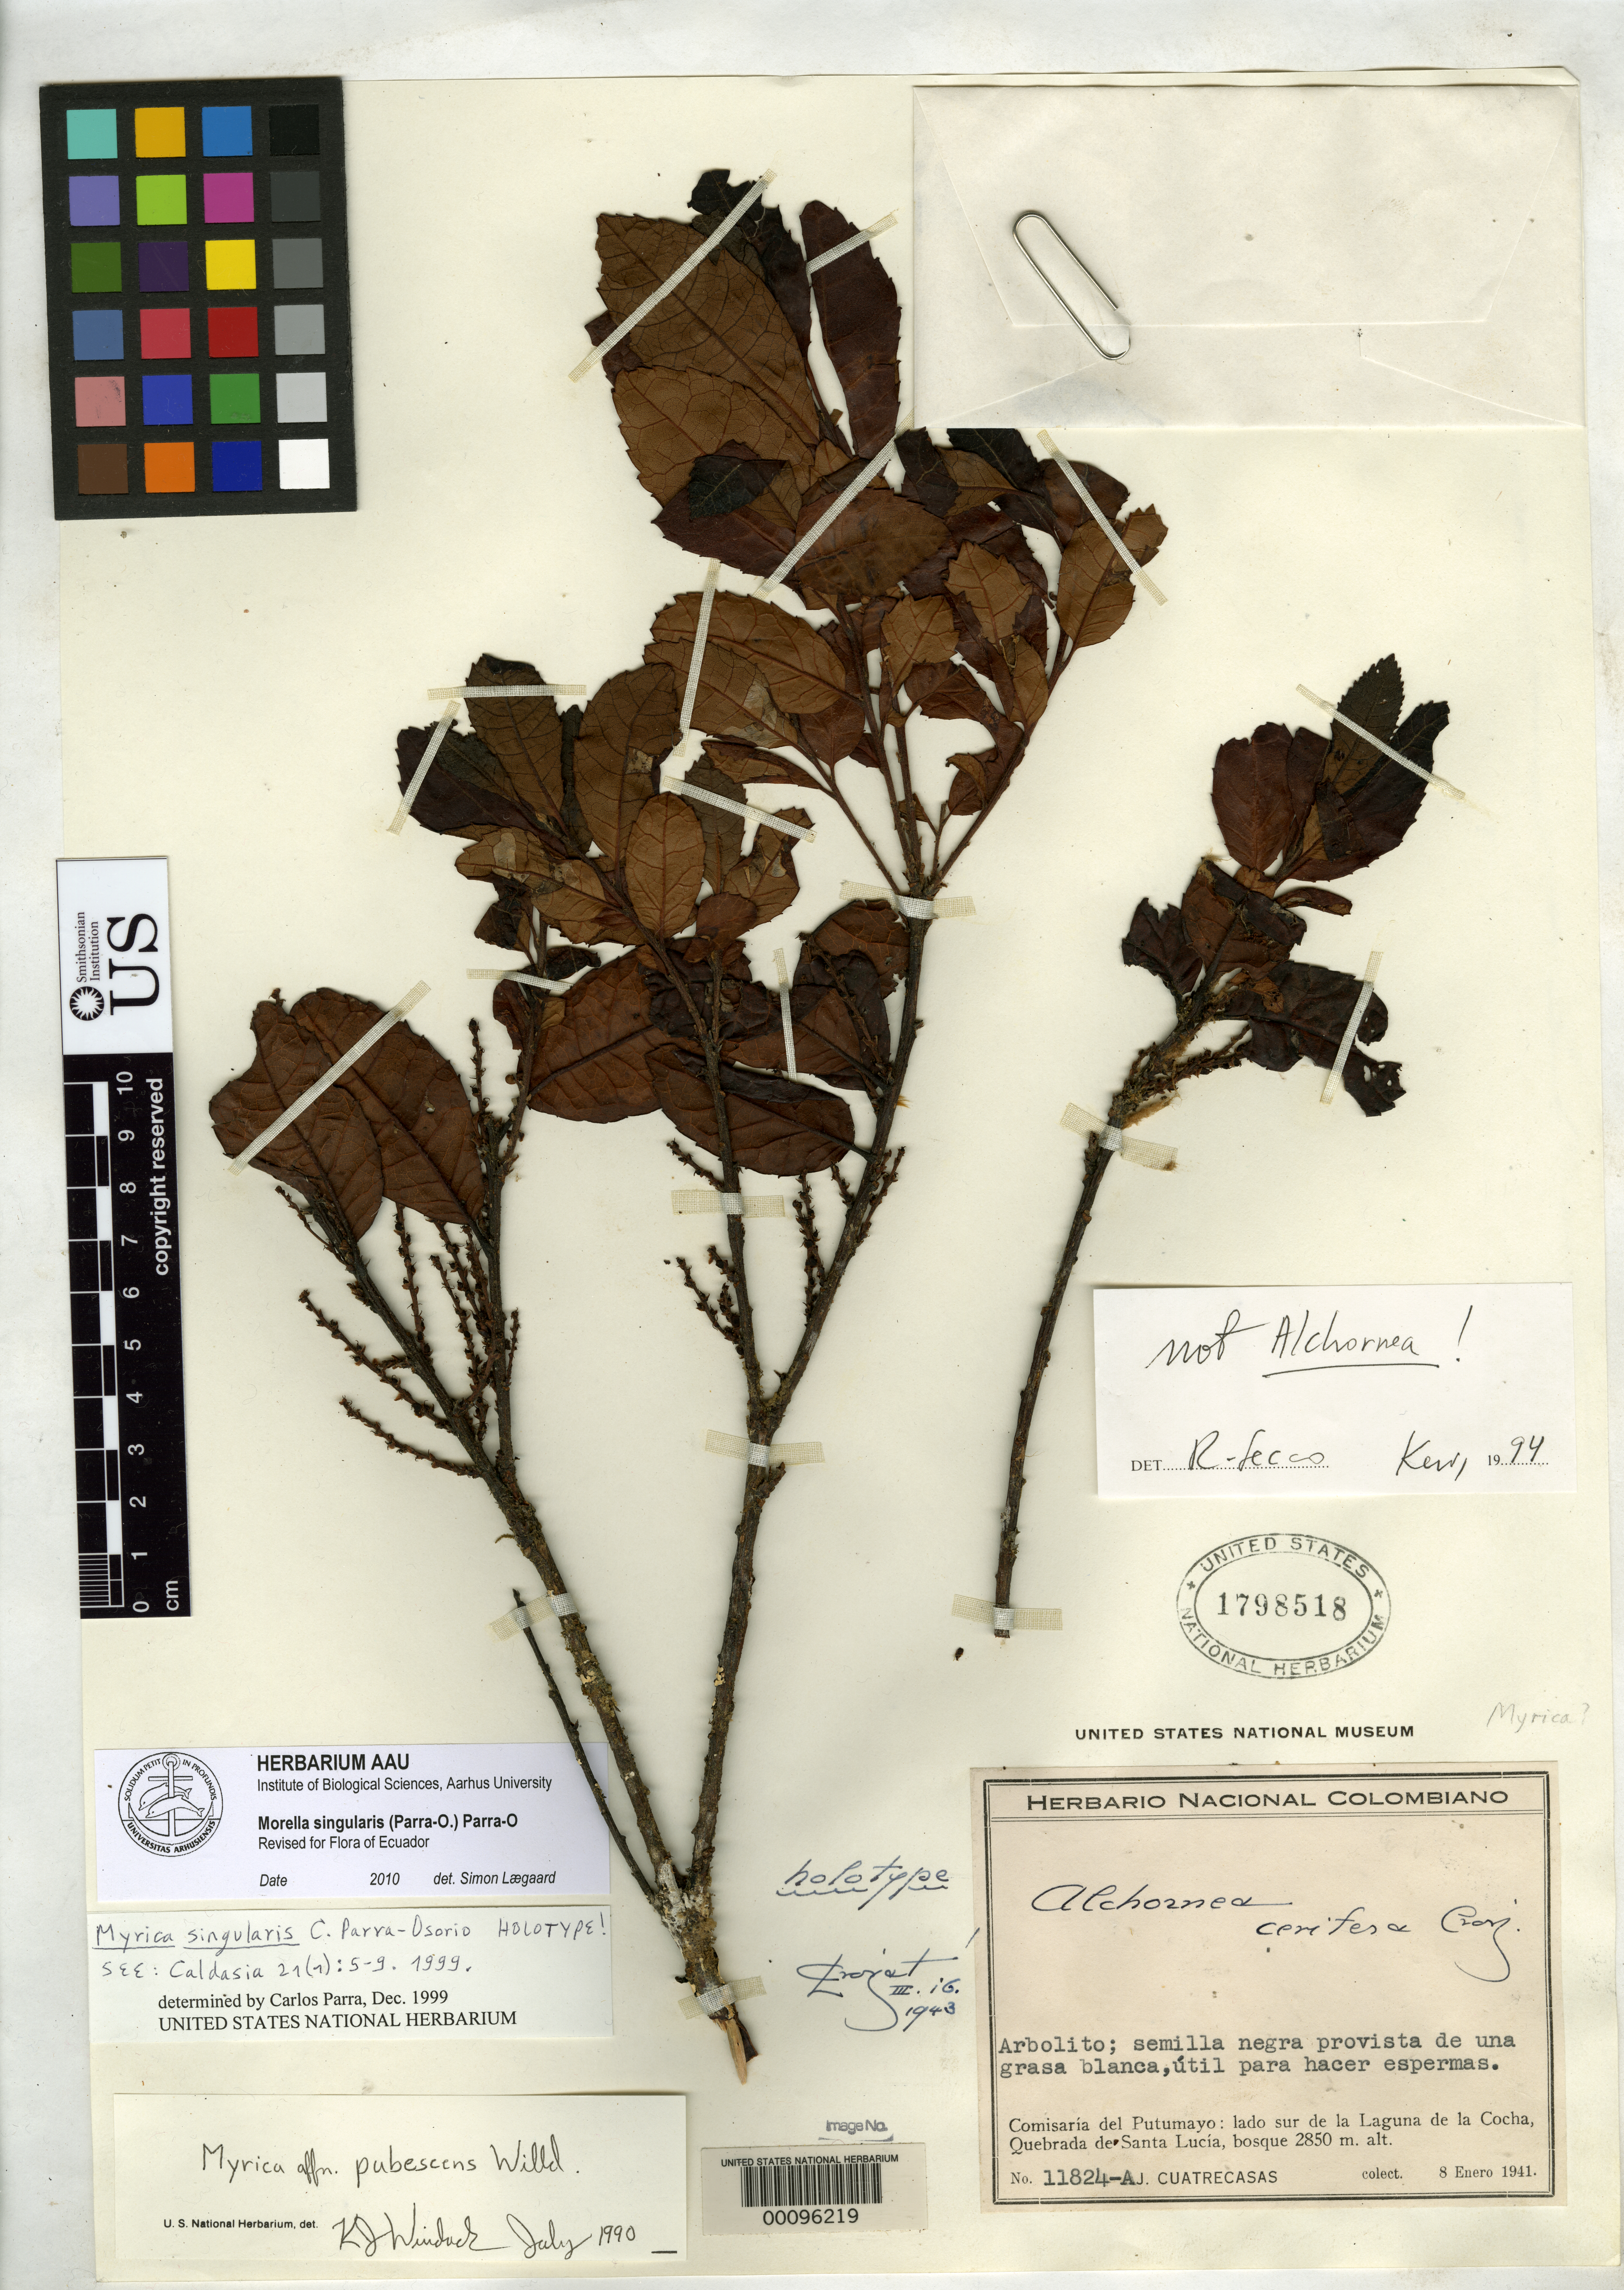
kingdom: Plantae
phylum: Tracheophyta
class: Magnoliopsida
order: Fagales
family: Myricaceae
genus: Myrica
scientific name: Myrica singularis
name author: Parra-Os.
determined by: Parra-Osorio, C. A.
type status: Holotype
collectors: J. Cuatrecasas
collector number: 11824-A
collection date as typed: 08 Jan 1941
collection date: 1941-01-08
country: Colombia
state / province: Putumayo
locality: Lado Sur de La Laguna de La Cocha, Quebrada de Santa Lucia.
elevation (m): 2850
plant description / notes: Protologue cites collection number as "11824"; 11824-A on specimen label.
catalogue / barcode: US 1798518